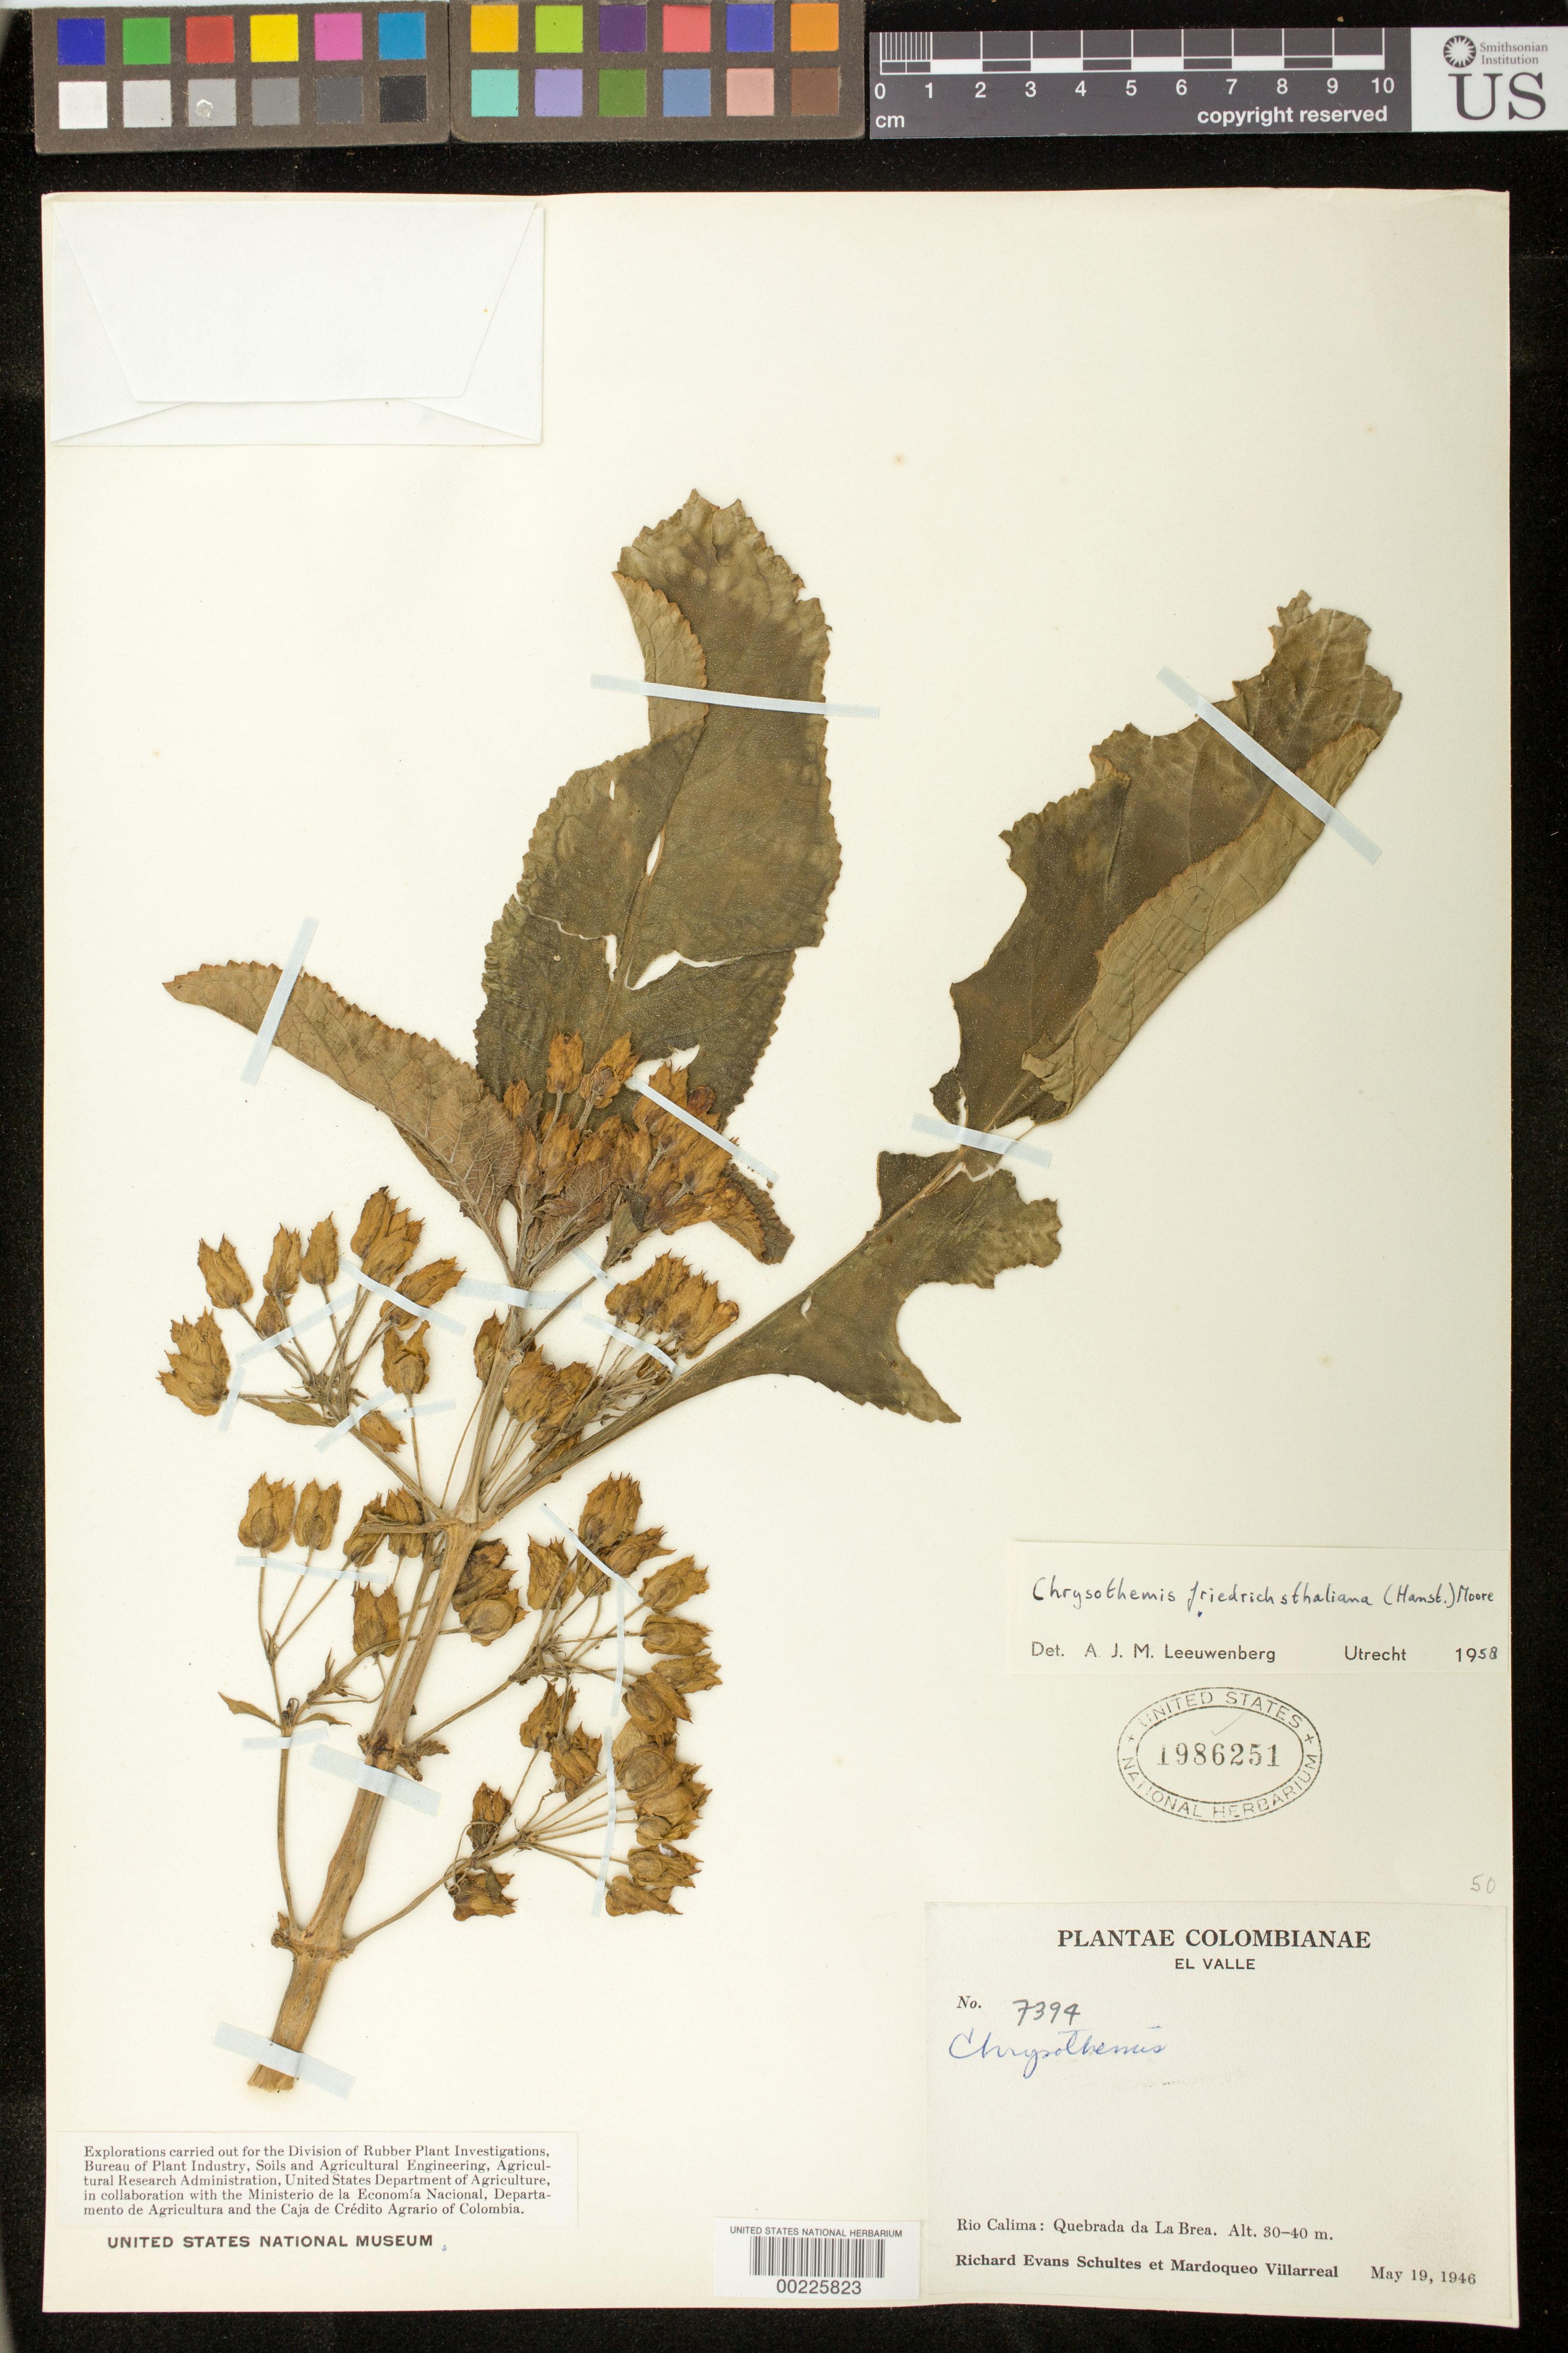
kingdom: Plantae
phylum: Tracheophyta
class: Magnoliopsida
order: Lamiales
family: Gesneriaceae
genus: Chrysothemis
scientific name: Chrysothemis friedrichsthaliana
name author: (Hanst.) H.E. Moore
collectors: R. E. Schultes & M. Villareal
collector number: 7394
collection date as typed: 19 May 1946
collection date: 1946-05-19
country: Colombia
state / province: Valle del Cauca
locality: Rio Calima, Quebrada de La Brea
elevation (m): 30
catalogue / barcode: US 1986251